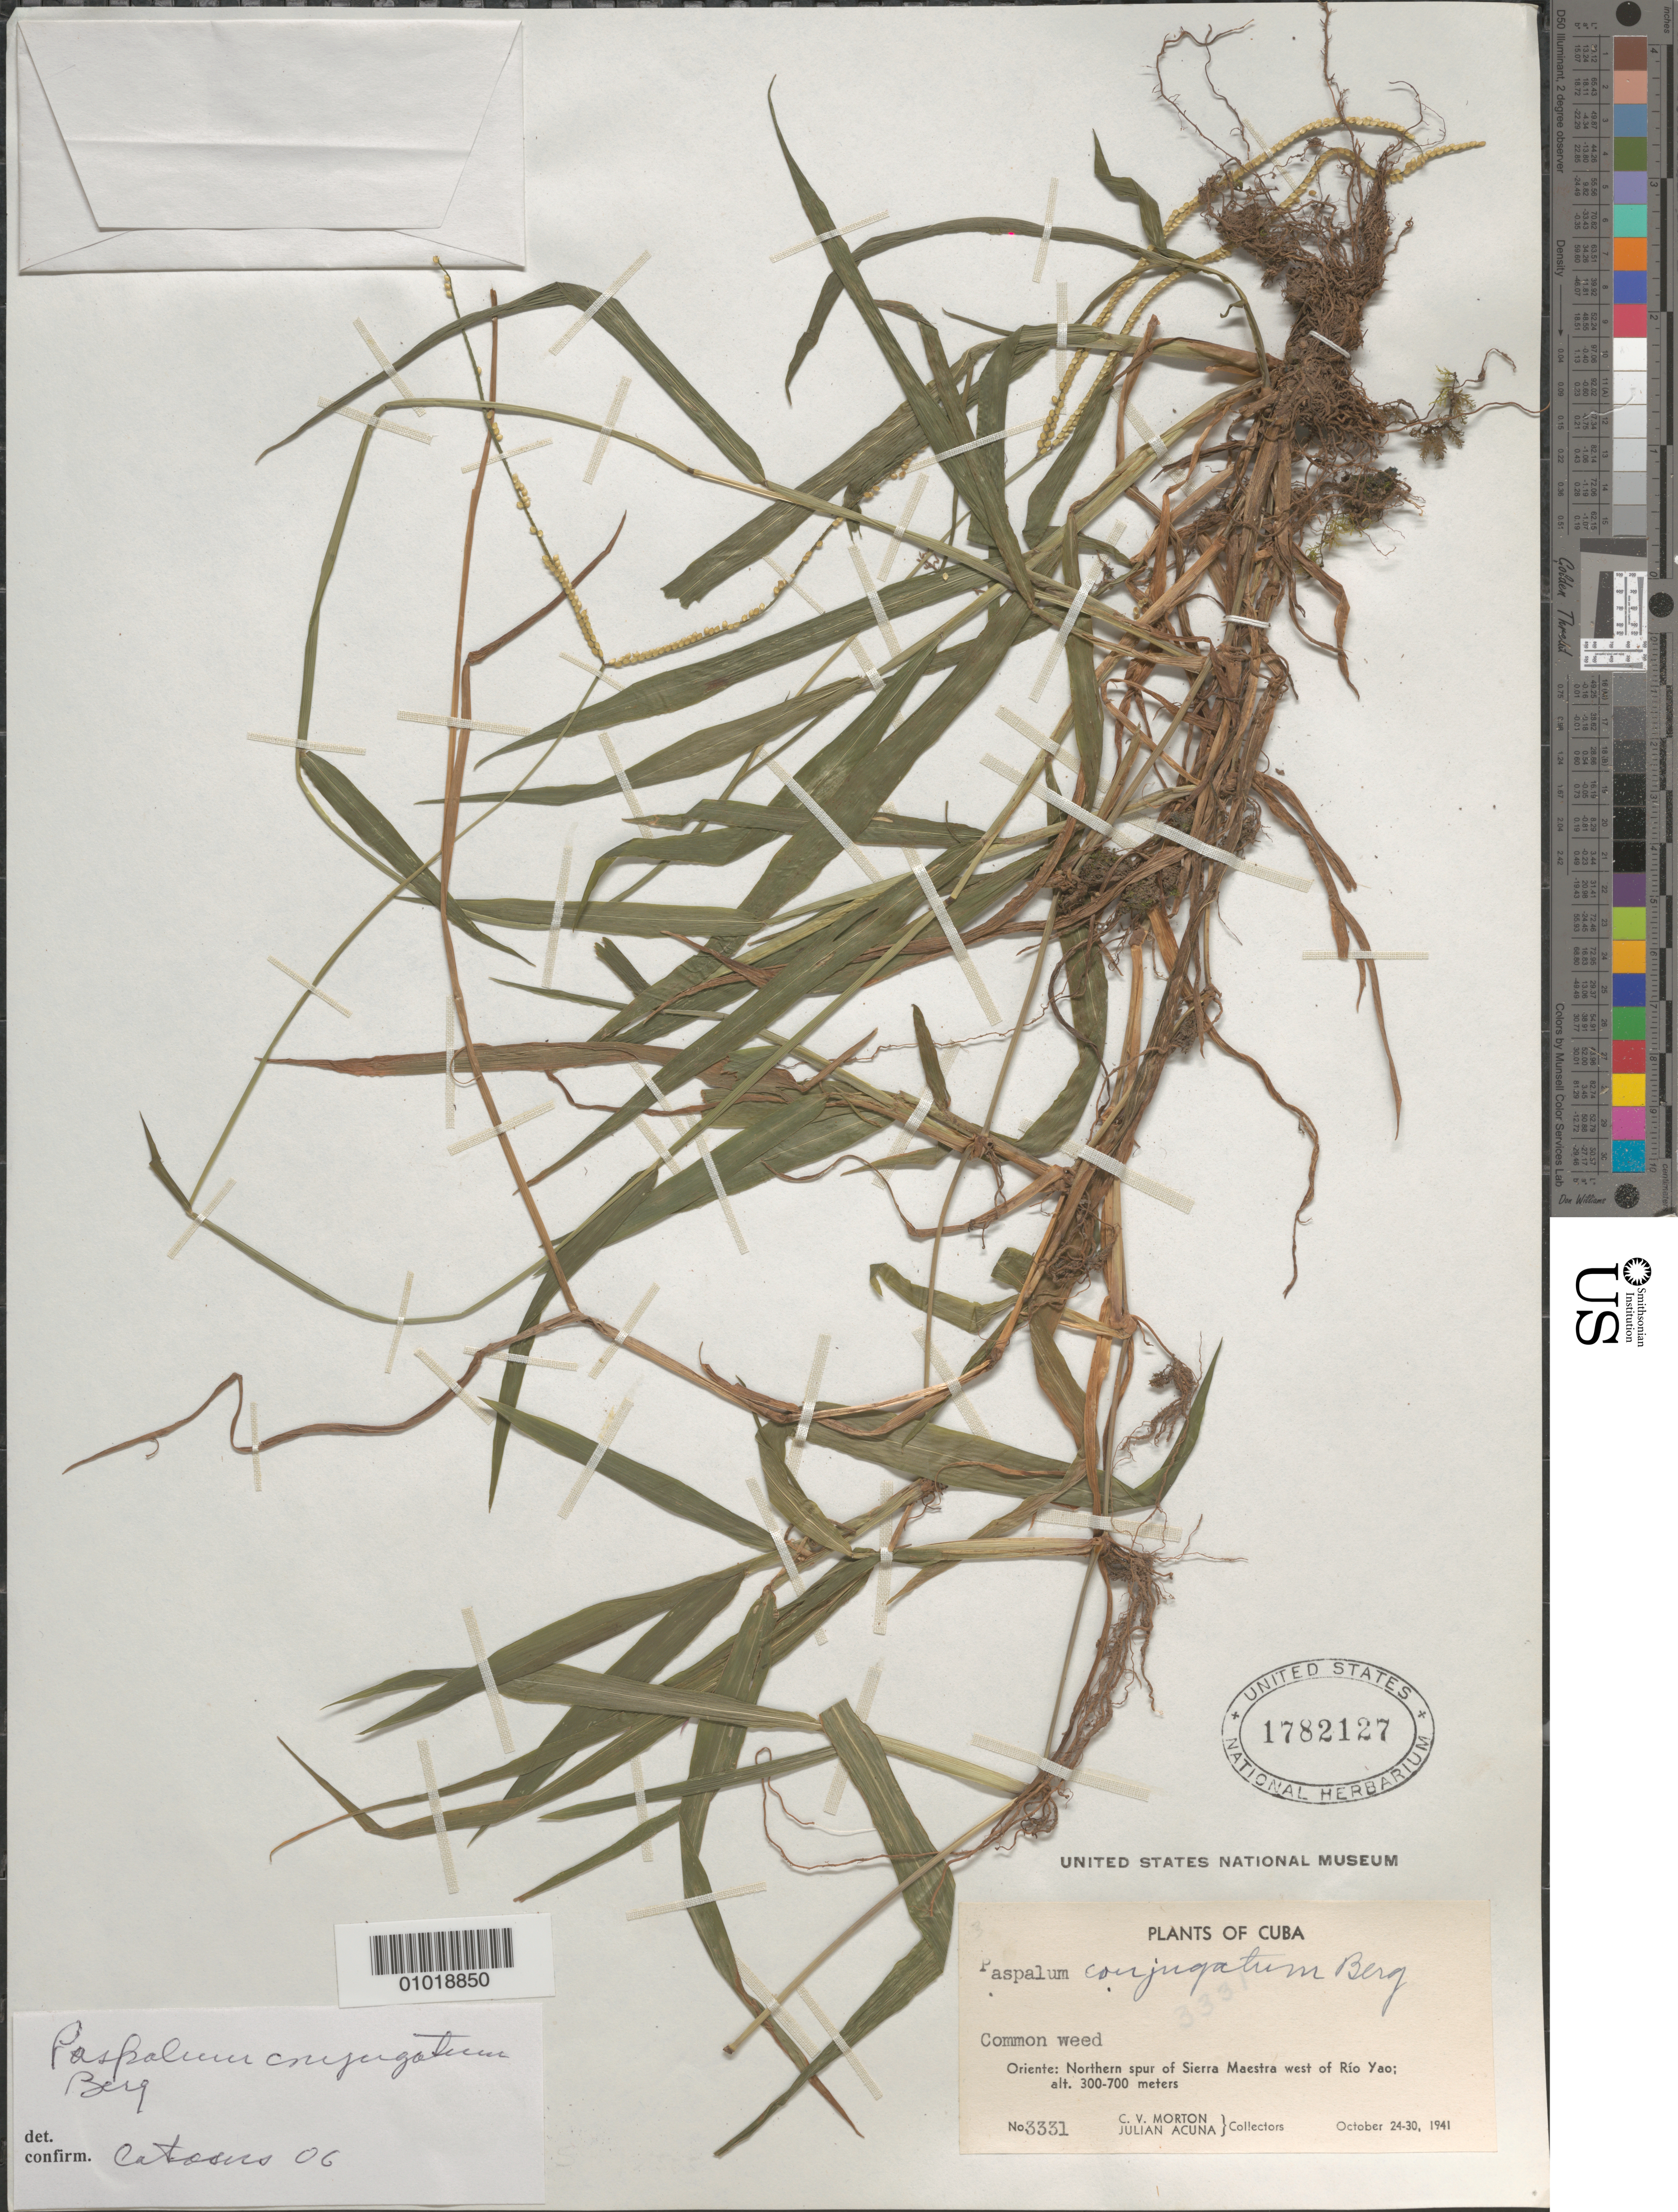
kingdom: Plantae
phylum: Tracheophyta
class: Liliopsida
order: Poales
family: Poaceae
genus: Paspalum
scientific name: Paspalum conjugatum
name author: P.J. Bergius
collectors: C. V. Morton & J. Acuña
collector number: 3331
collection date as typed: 24 Oct 1941 to 30 Oct 1931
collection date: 1931-10-30/1941-10-24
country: Cuba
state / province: Santiago de Cuba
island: Cuba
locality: [Santiago de Cuba]: N spur of Sierra Maestra W of Rio Yao [Rio Buey],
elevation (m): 300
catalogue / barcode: US 1782127